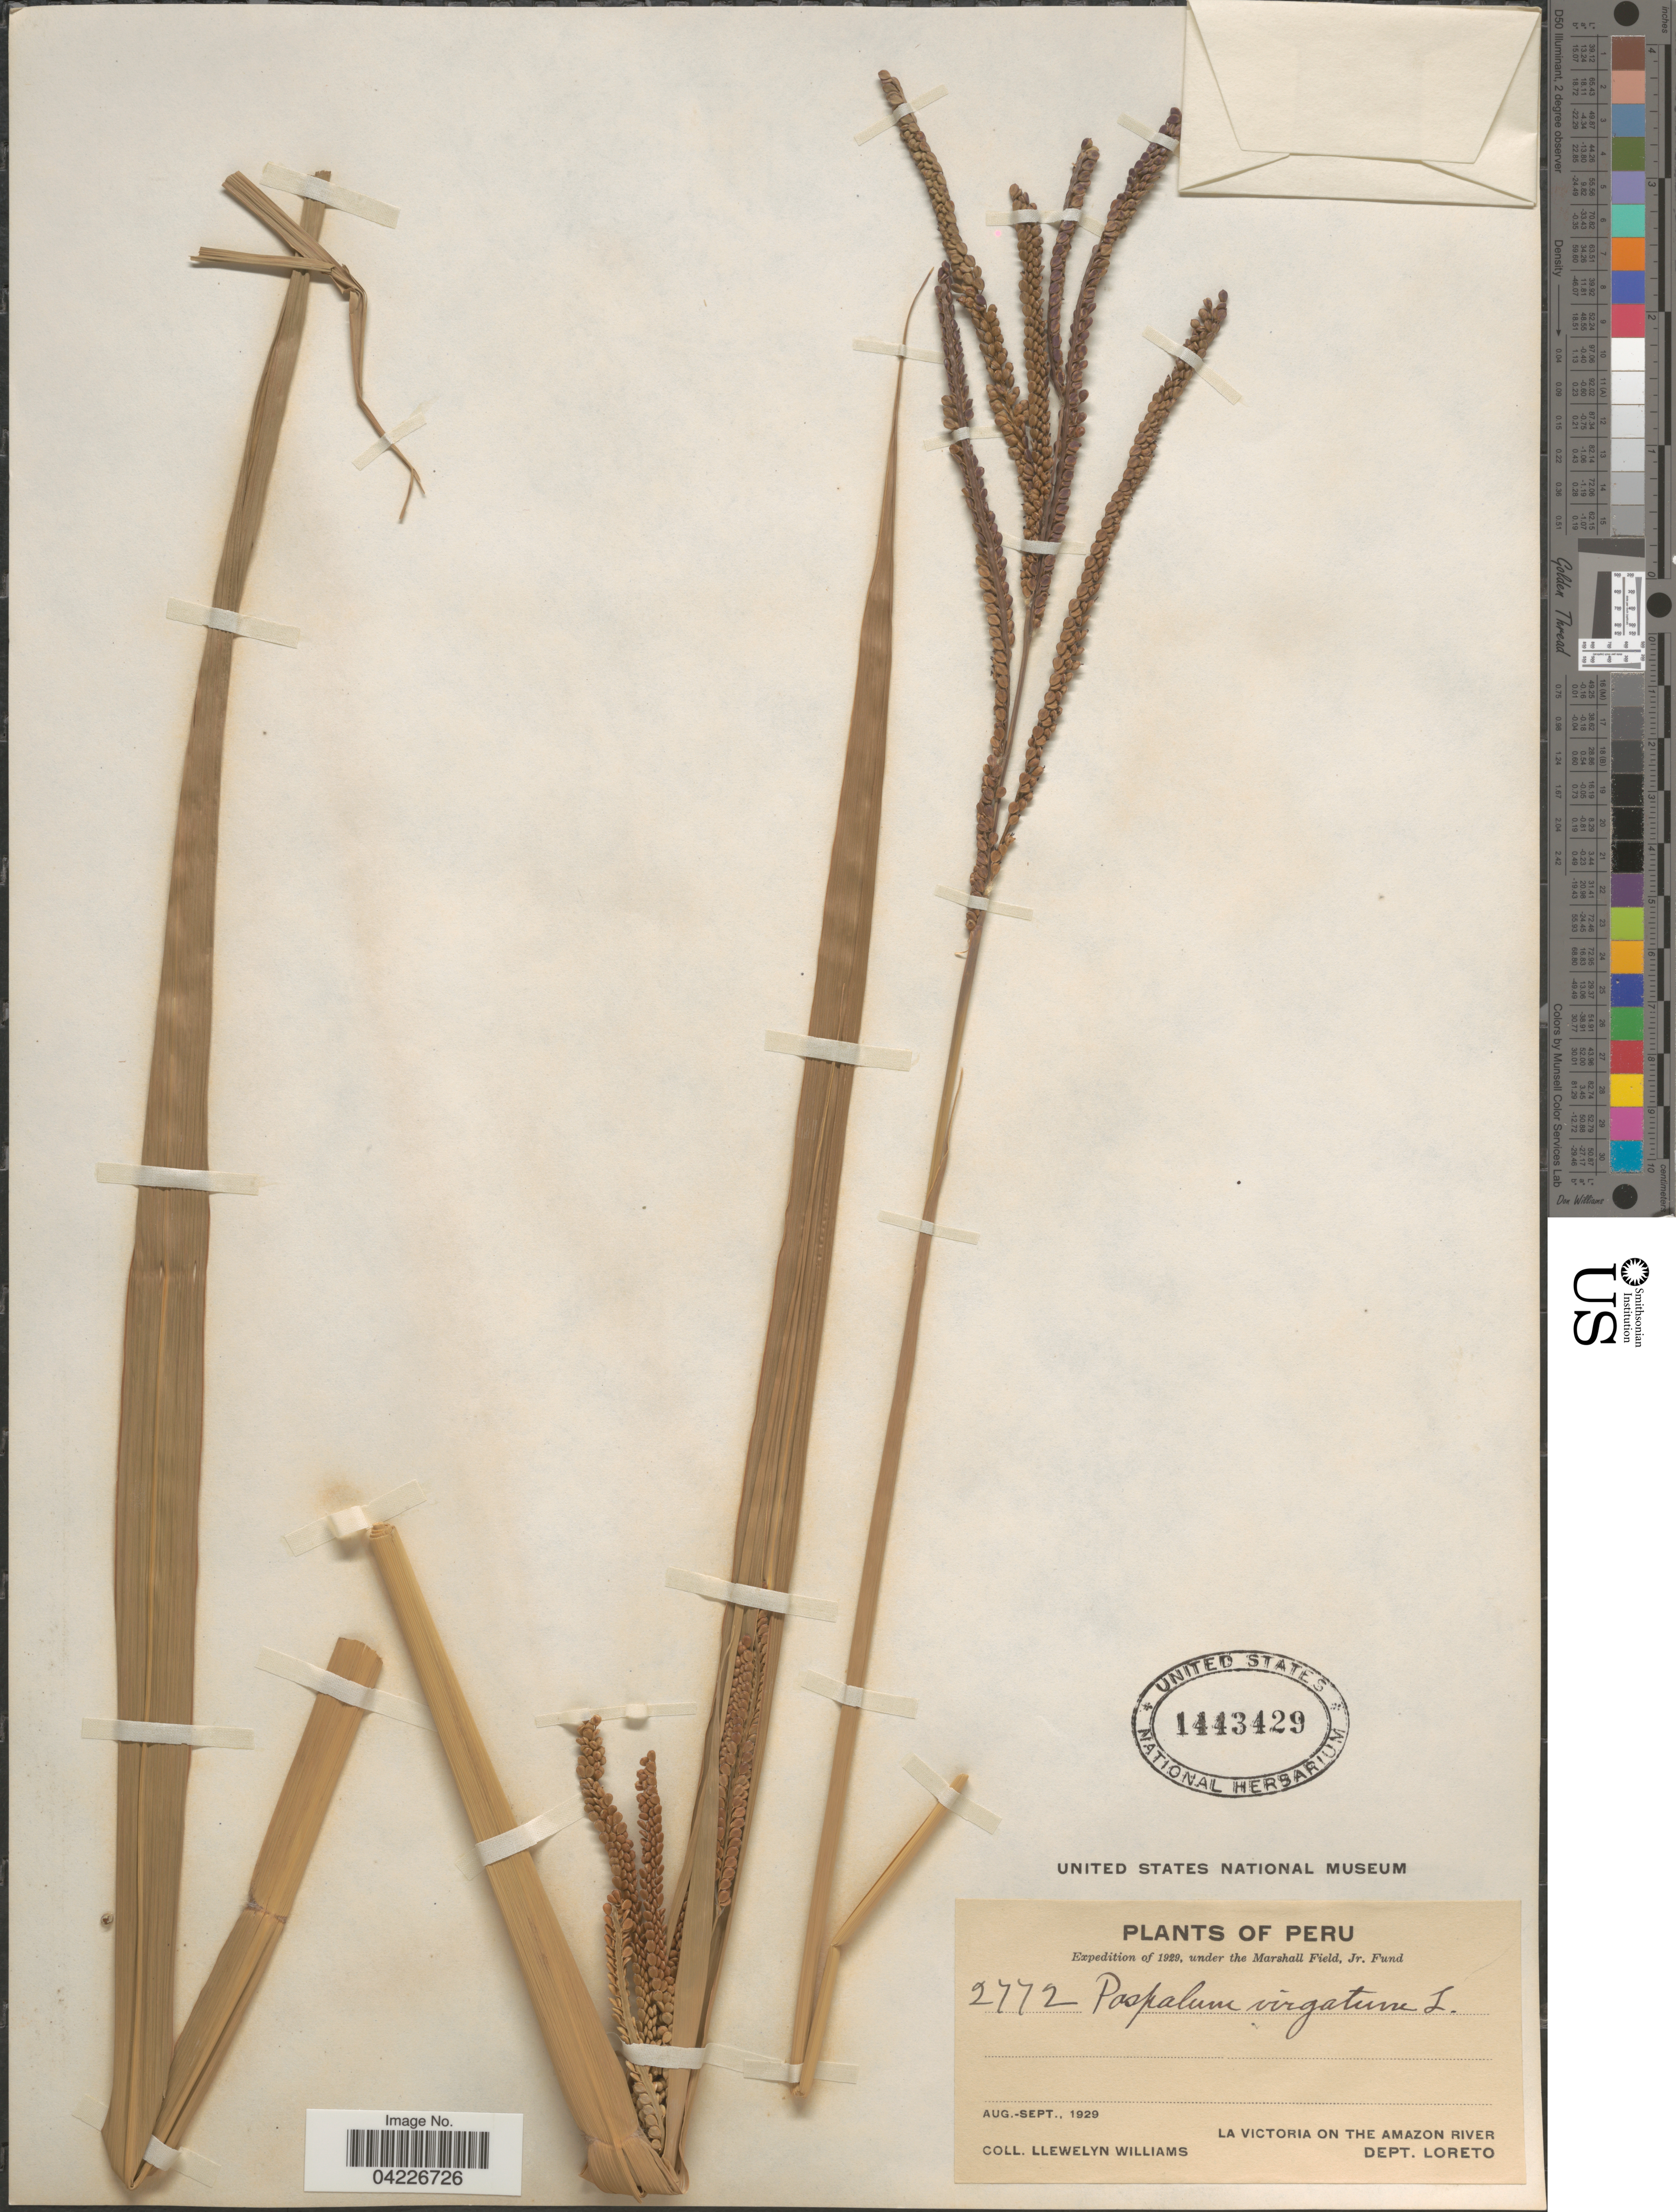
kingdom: Plantae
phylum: Tracheophyta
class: Liliopsida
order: Poales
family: Poaceae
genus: Paspalum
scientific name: Paspalum virgatum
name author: L.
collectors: Ll. Williams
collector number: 2772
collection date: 1929-08/1929-09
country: Peru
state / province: Loreto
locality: Expedition of 1929. La Victoria on the Amazon River. Dept. Loreto.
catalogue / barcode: US 1443429